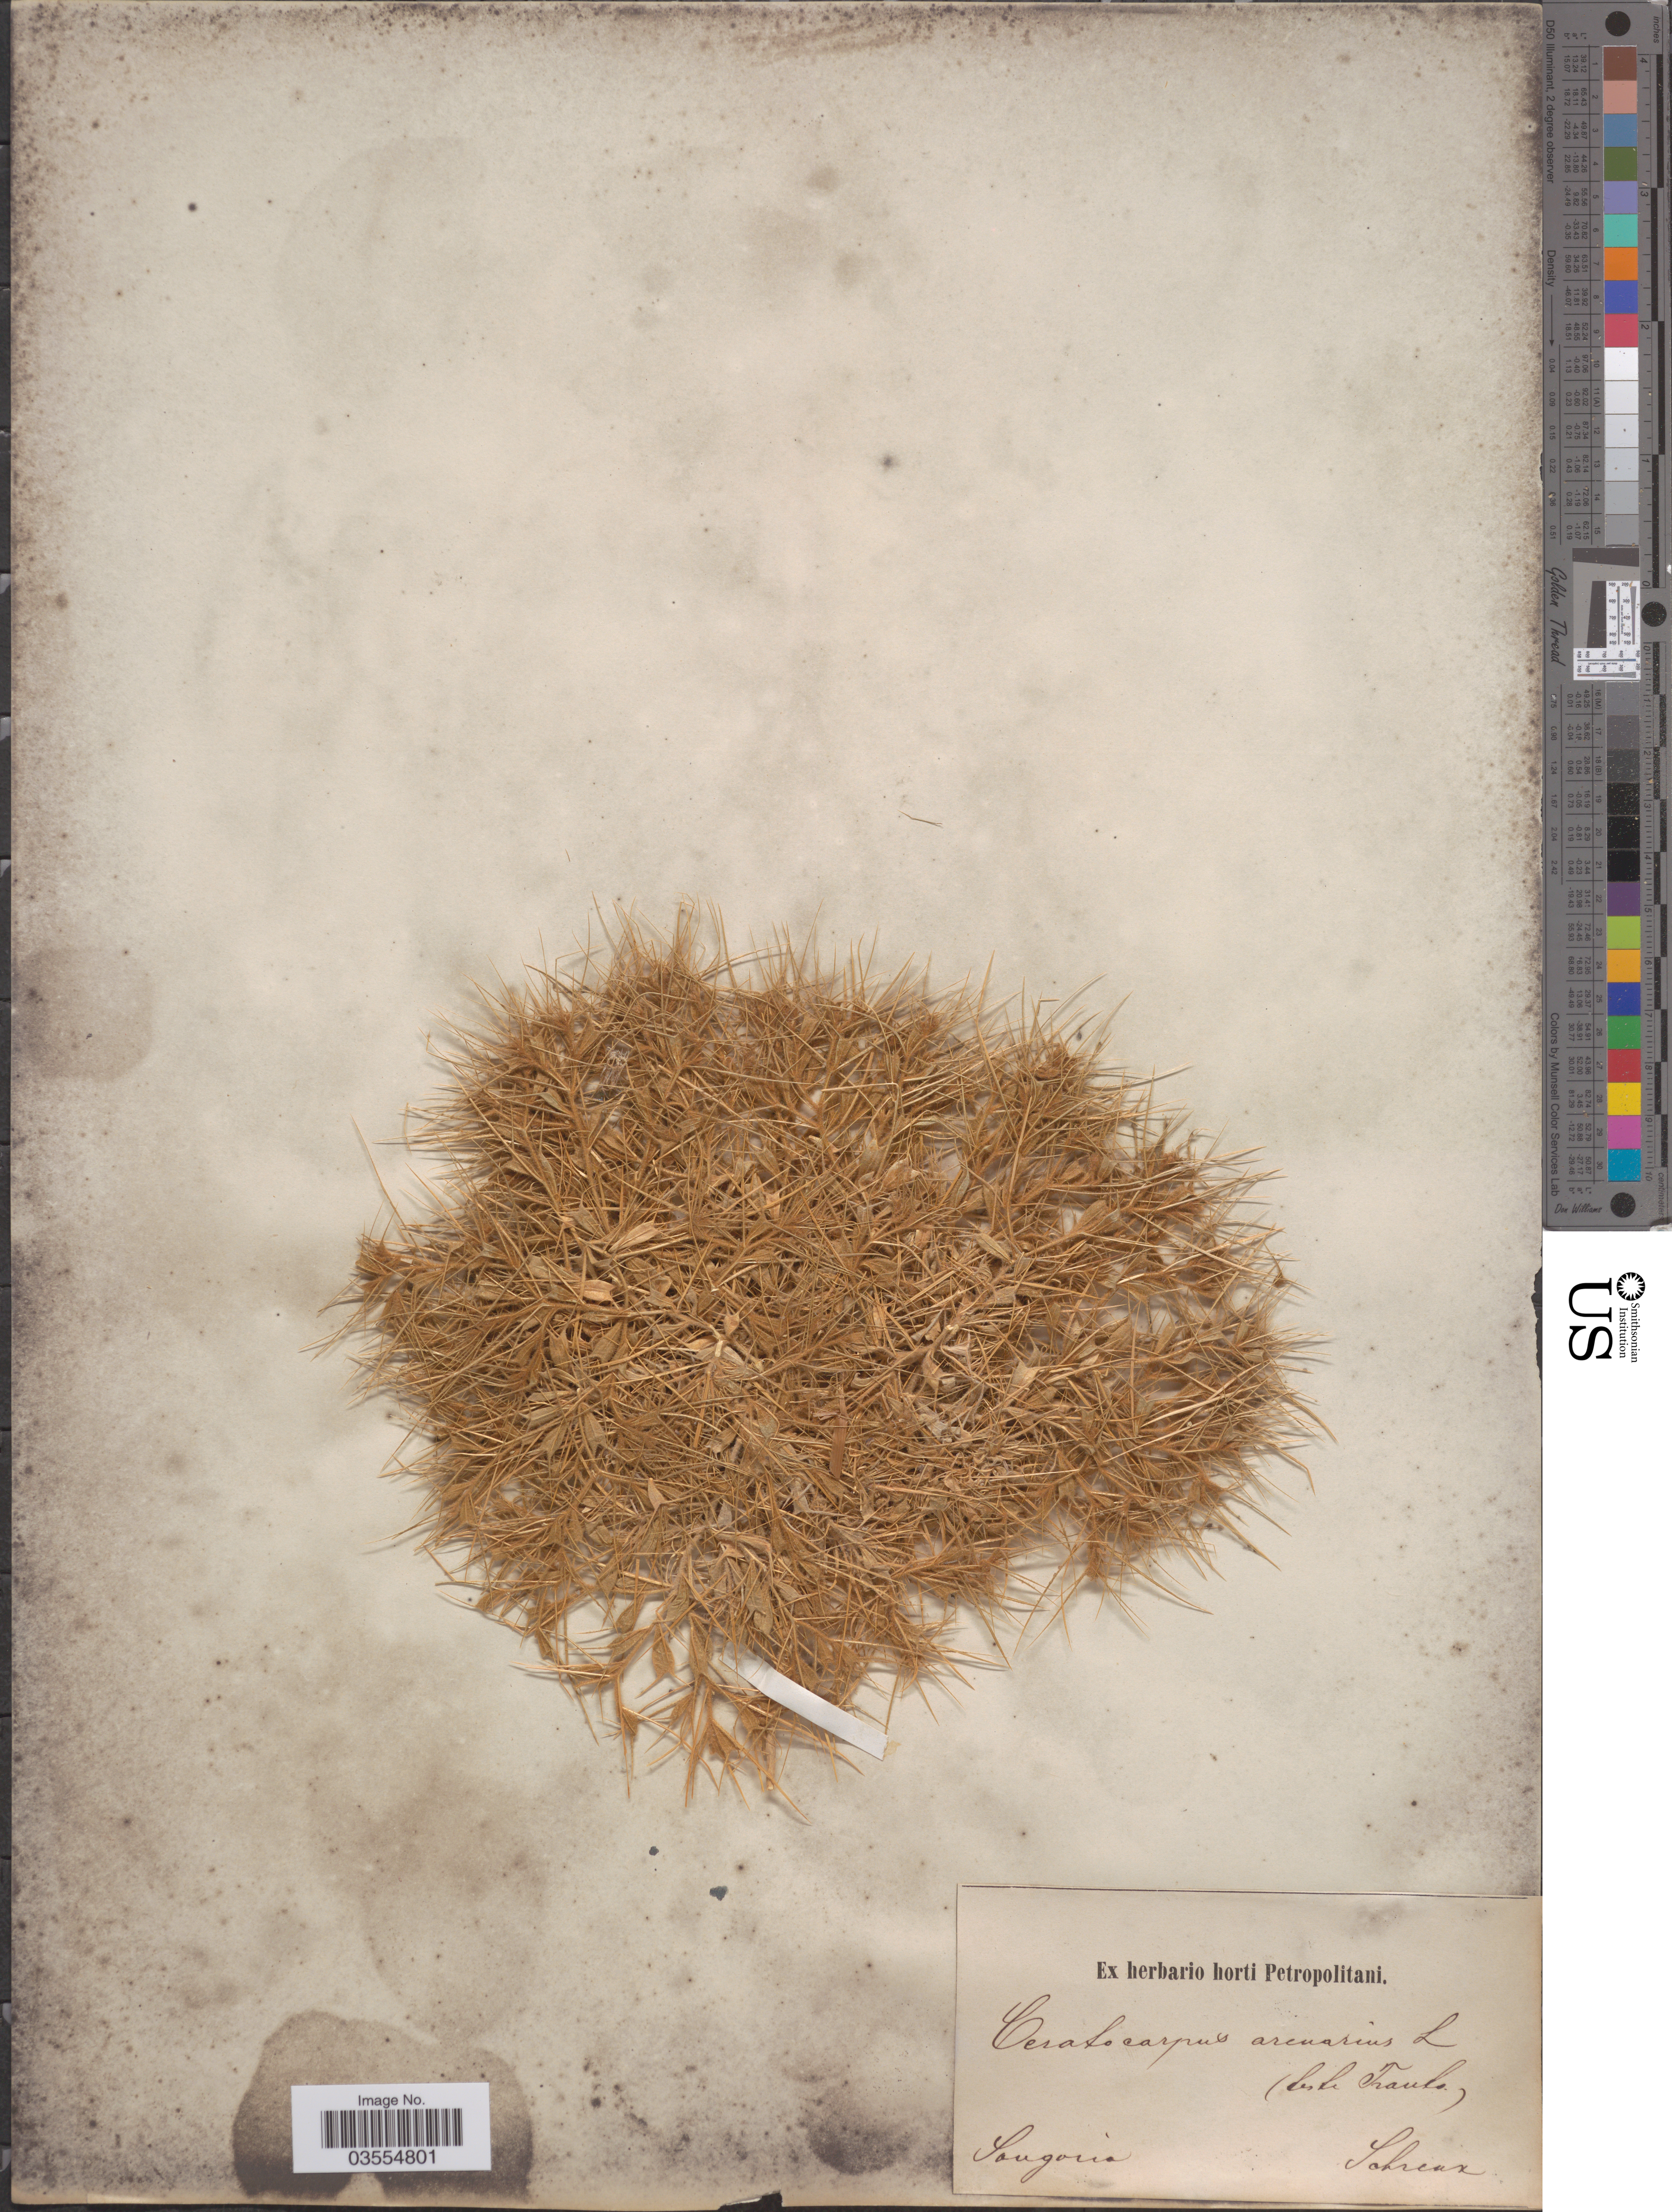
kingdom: Plantae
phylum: Tracheophyta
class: Magnoliopsida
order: Caryophyllales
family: Amaranthaceae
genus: Ceratocarpus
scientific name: Ceratocarpus arenarius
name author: L.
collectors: A.G. Schrenk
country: Kazakhstan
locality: Songaria.